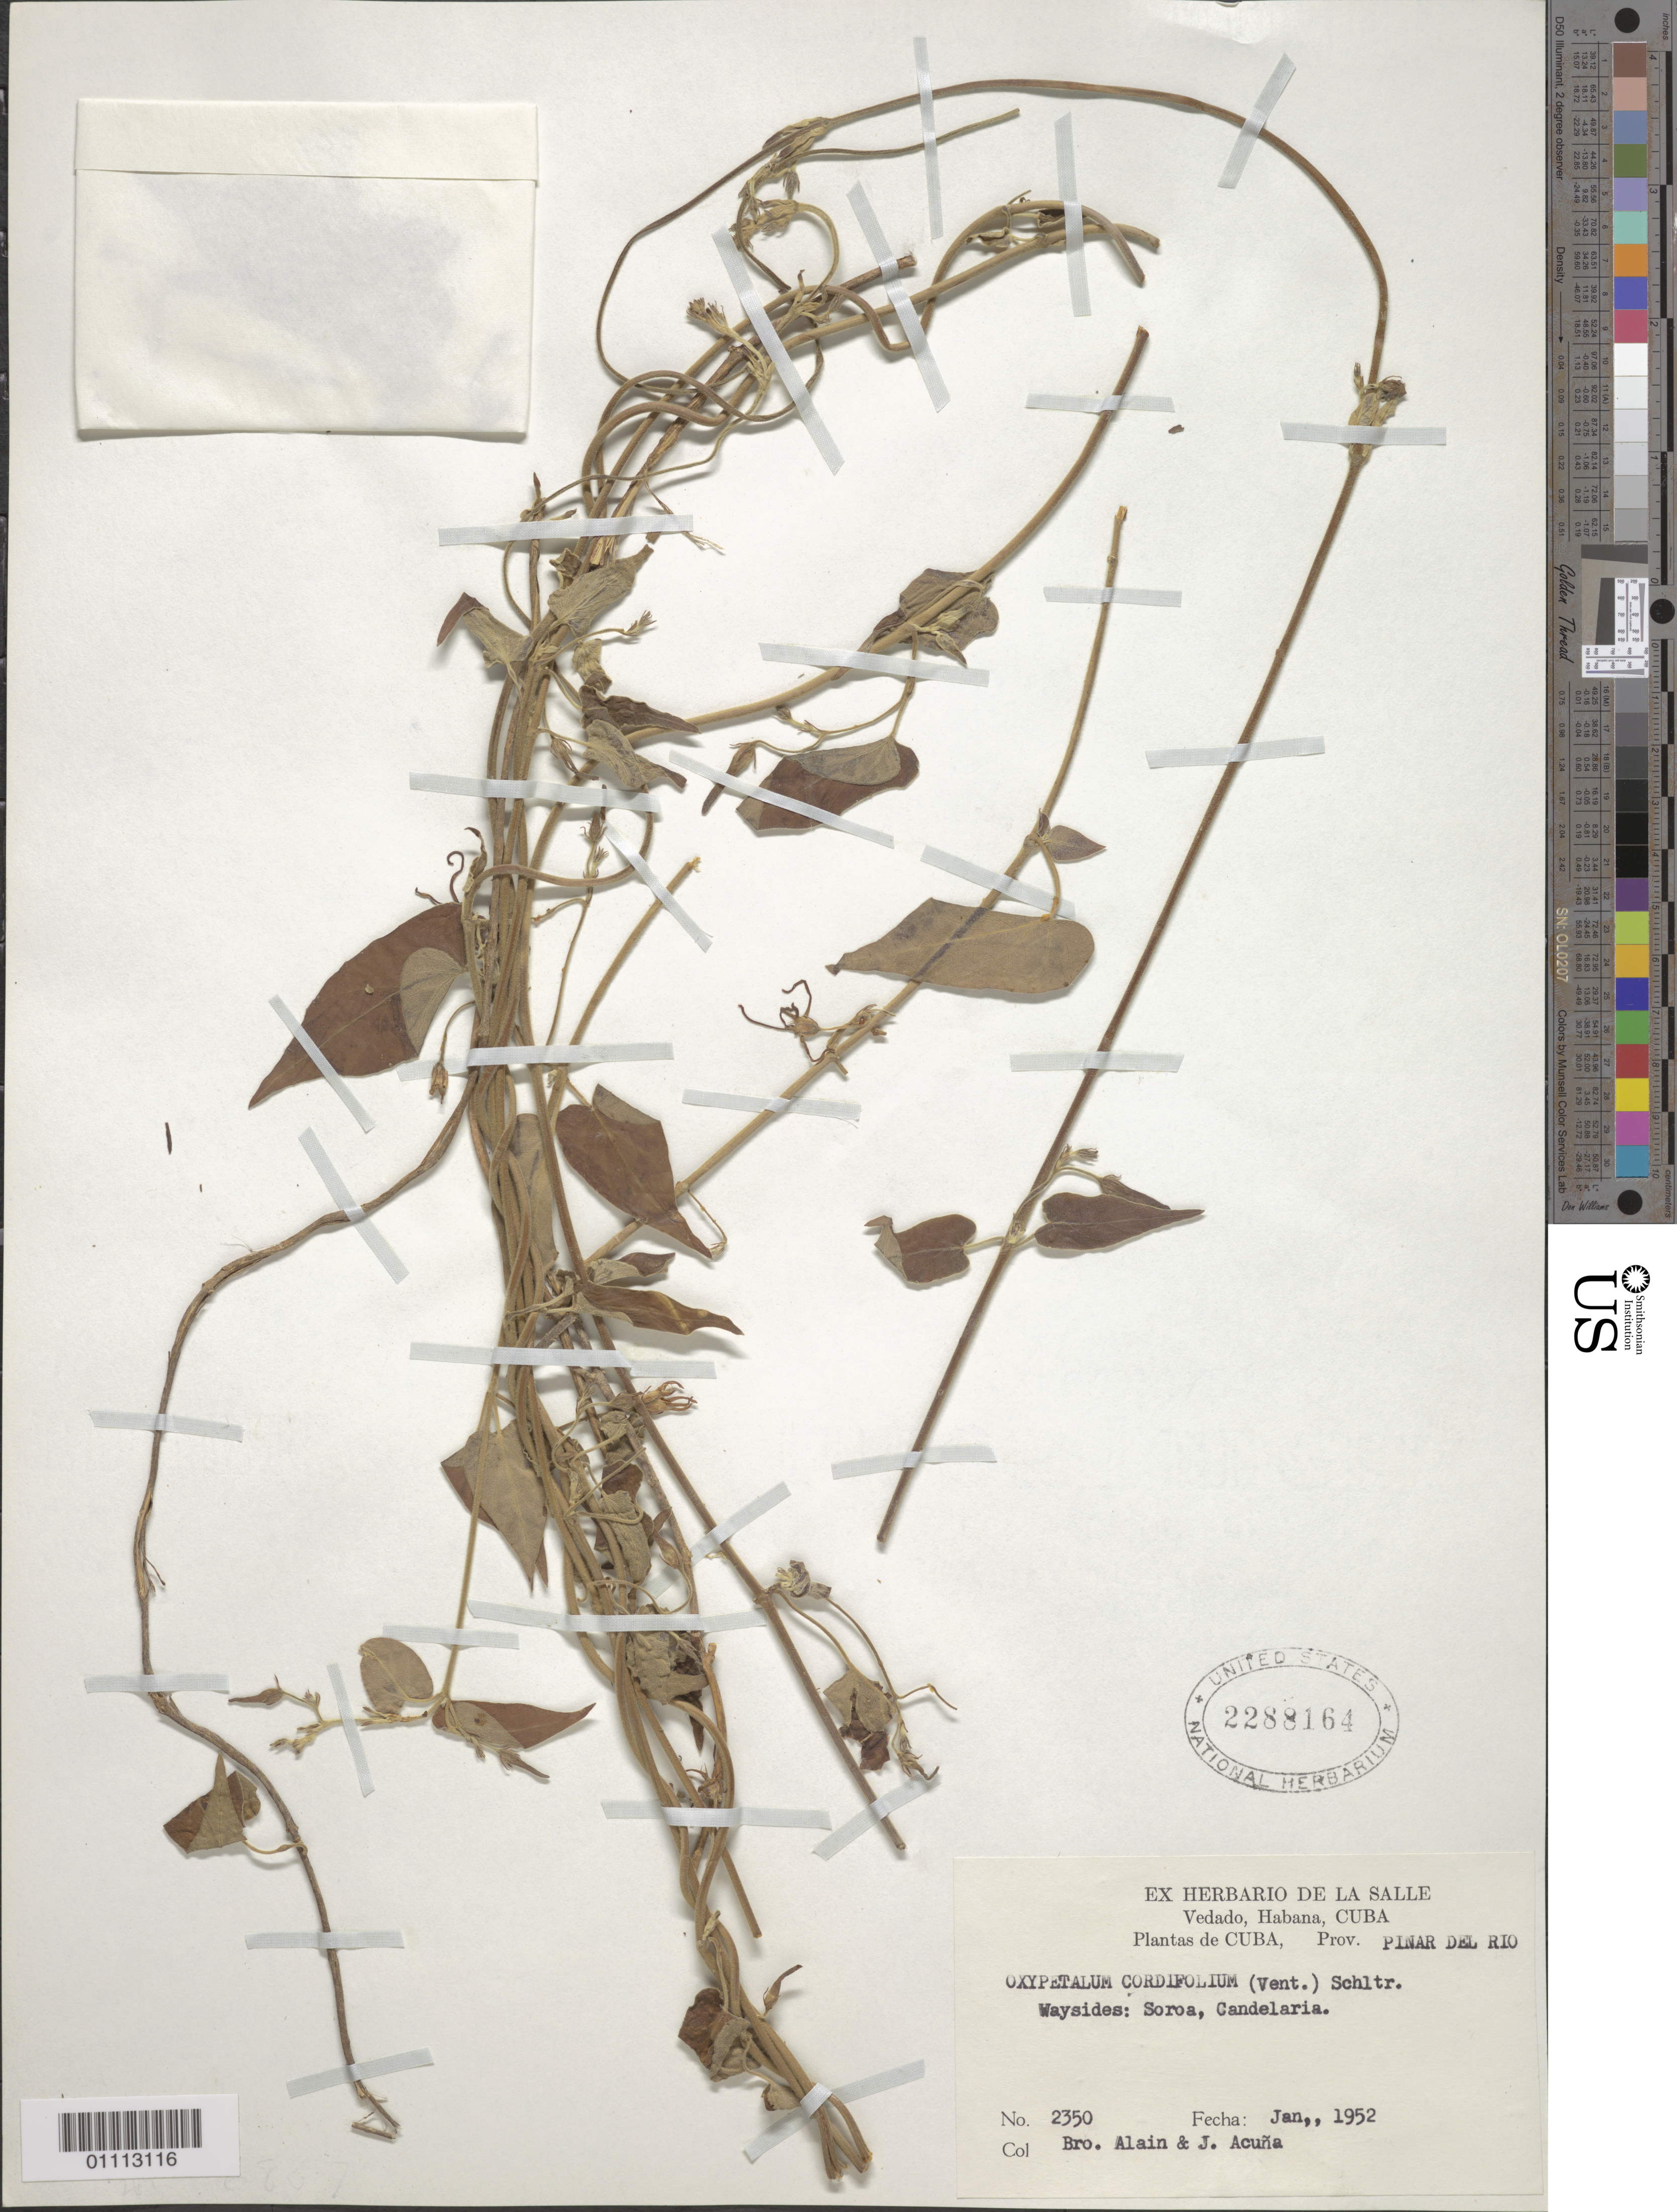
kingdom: Plantae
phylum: Tracheophyta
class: Magnoliopsida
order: Gentianales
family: Apocynaceae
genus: Oxypetalum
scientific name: Oxypetalum cordifolium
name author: (Vent.) Schltr.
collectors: A. H. Liogier & J. Acuña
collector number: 2350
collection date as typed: Jan 1952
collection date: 1952-01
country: Cuba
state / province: Pinar del Rio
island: Cuba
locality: Waysides: Soroa, Candelaria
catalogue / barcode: US 2288164